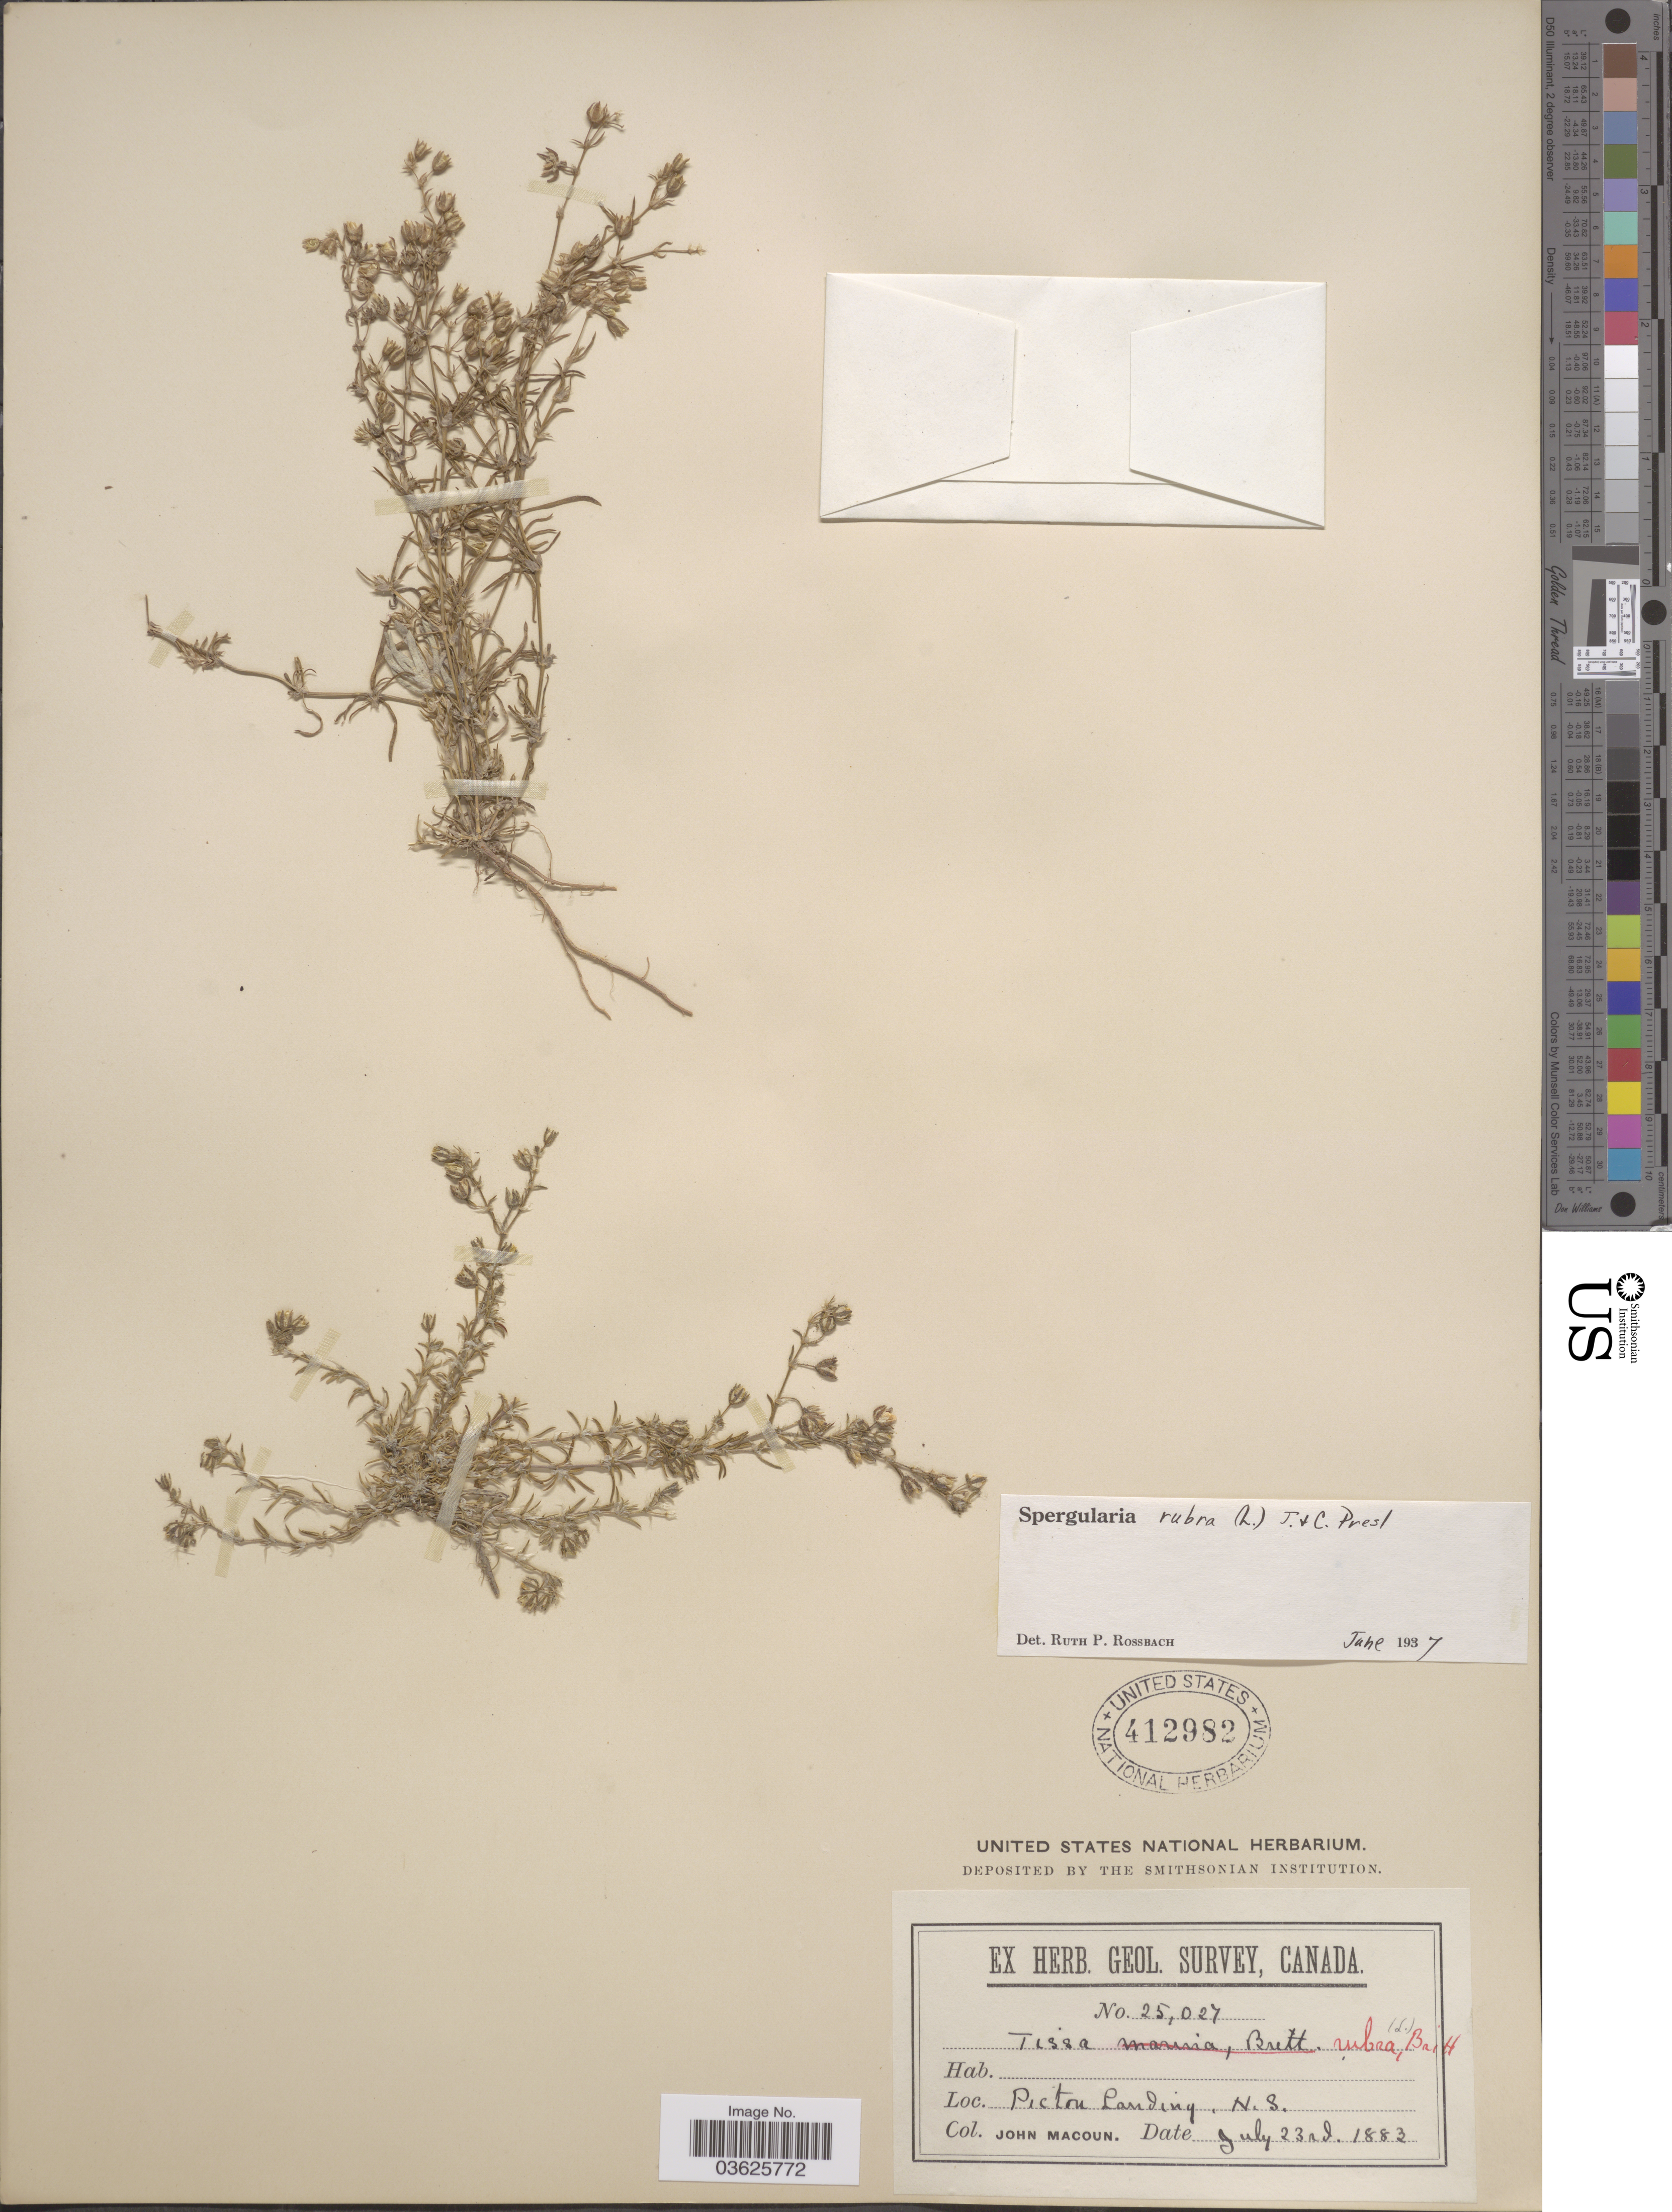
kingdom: Plantae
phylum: Tracheophyta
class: Magnoliopsida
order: Caryophyllales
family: Caryophyllaceae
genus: Spergularia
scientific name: Spergularia rubra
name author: (L.) J. Presl & C. Presl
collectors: J. Macoun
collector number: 25027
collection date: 1883-07-23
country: Canada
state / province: Nova Scotia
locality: Pictou Landing.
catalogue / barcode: US 412982